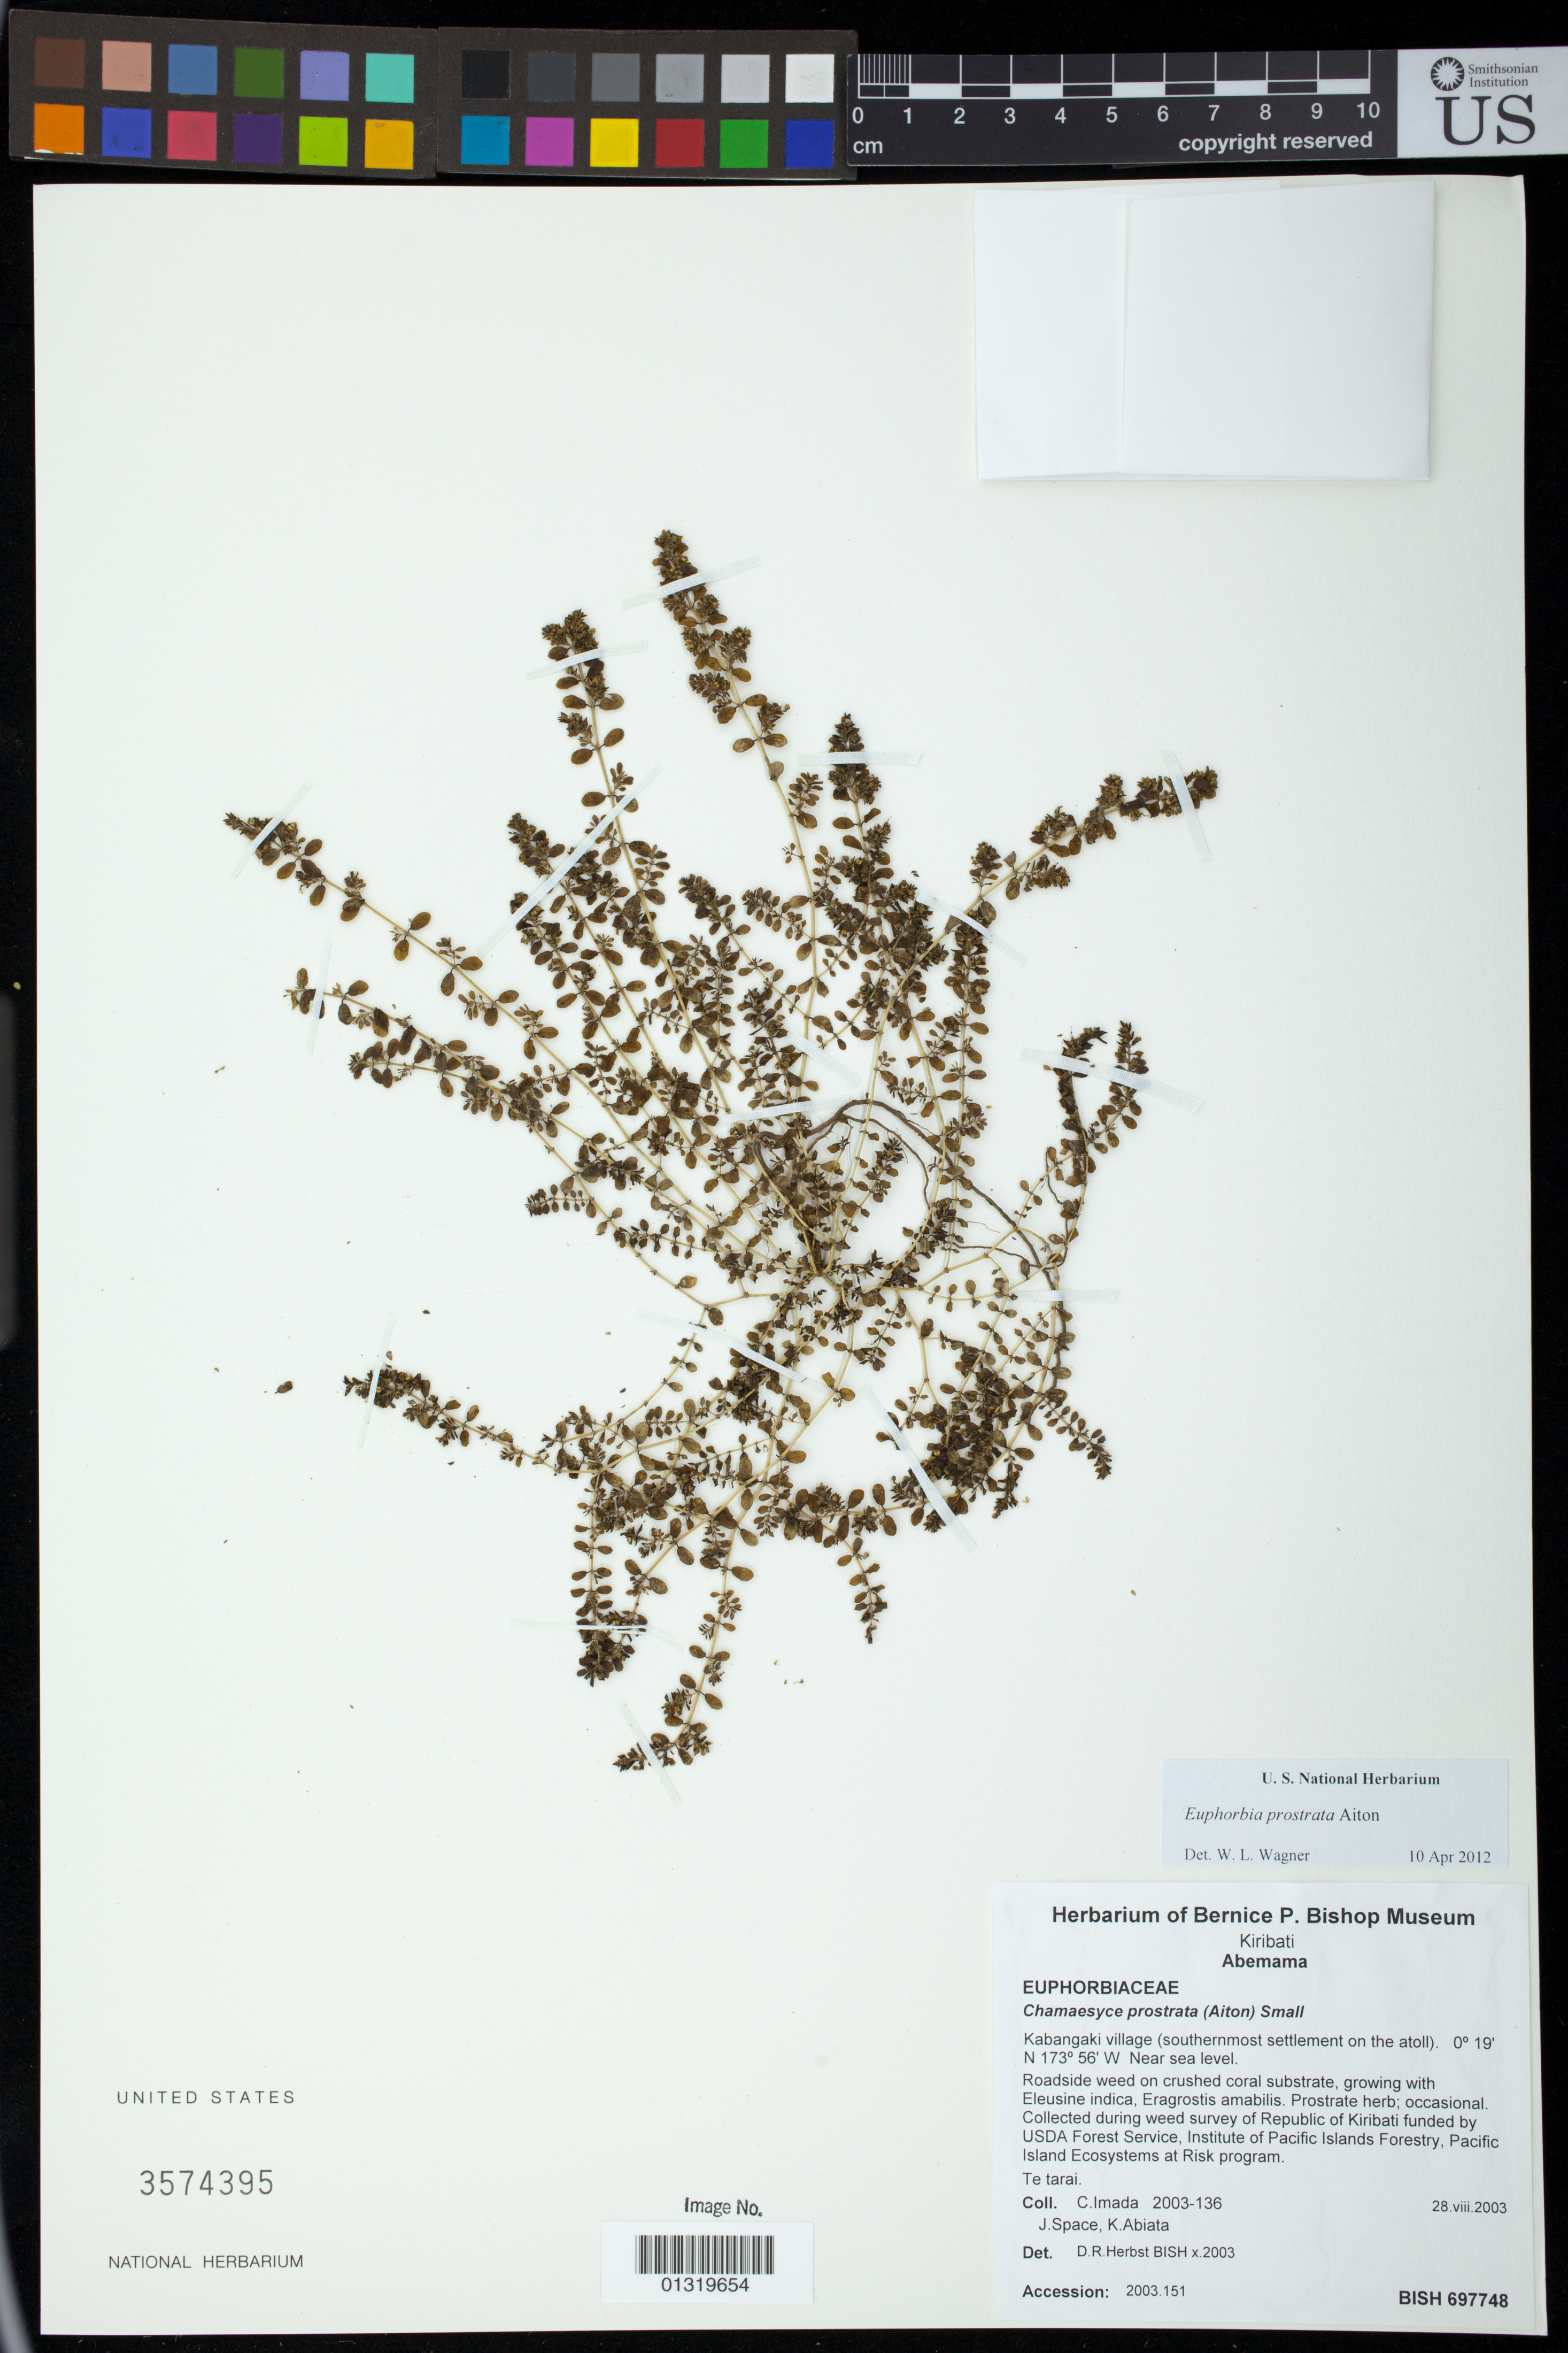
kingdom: Plantae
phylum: Tracheophyta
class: Magnoliopsida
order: Malpighiales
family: Euphorbiaceae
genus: Euphorbia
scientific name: Euphorbia prostrata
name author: Aiton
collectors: C. Imada, J. Space & K. Abiata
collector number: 2003-136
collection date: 2003-08-28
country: Kiribati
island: Abemama Atoll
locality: Abemama; Kabangaki village (southernmost settlement on the atoll)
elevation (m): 0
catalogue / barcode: US 3574395